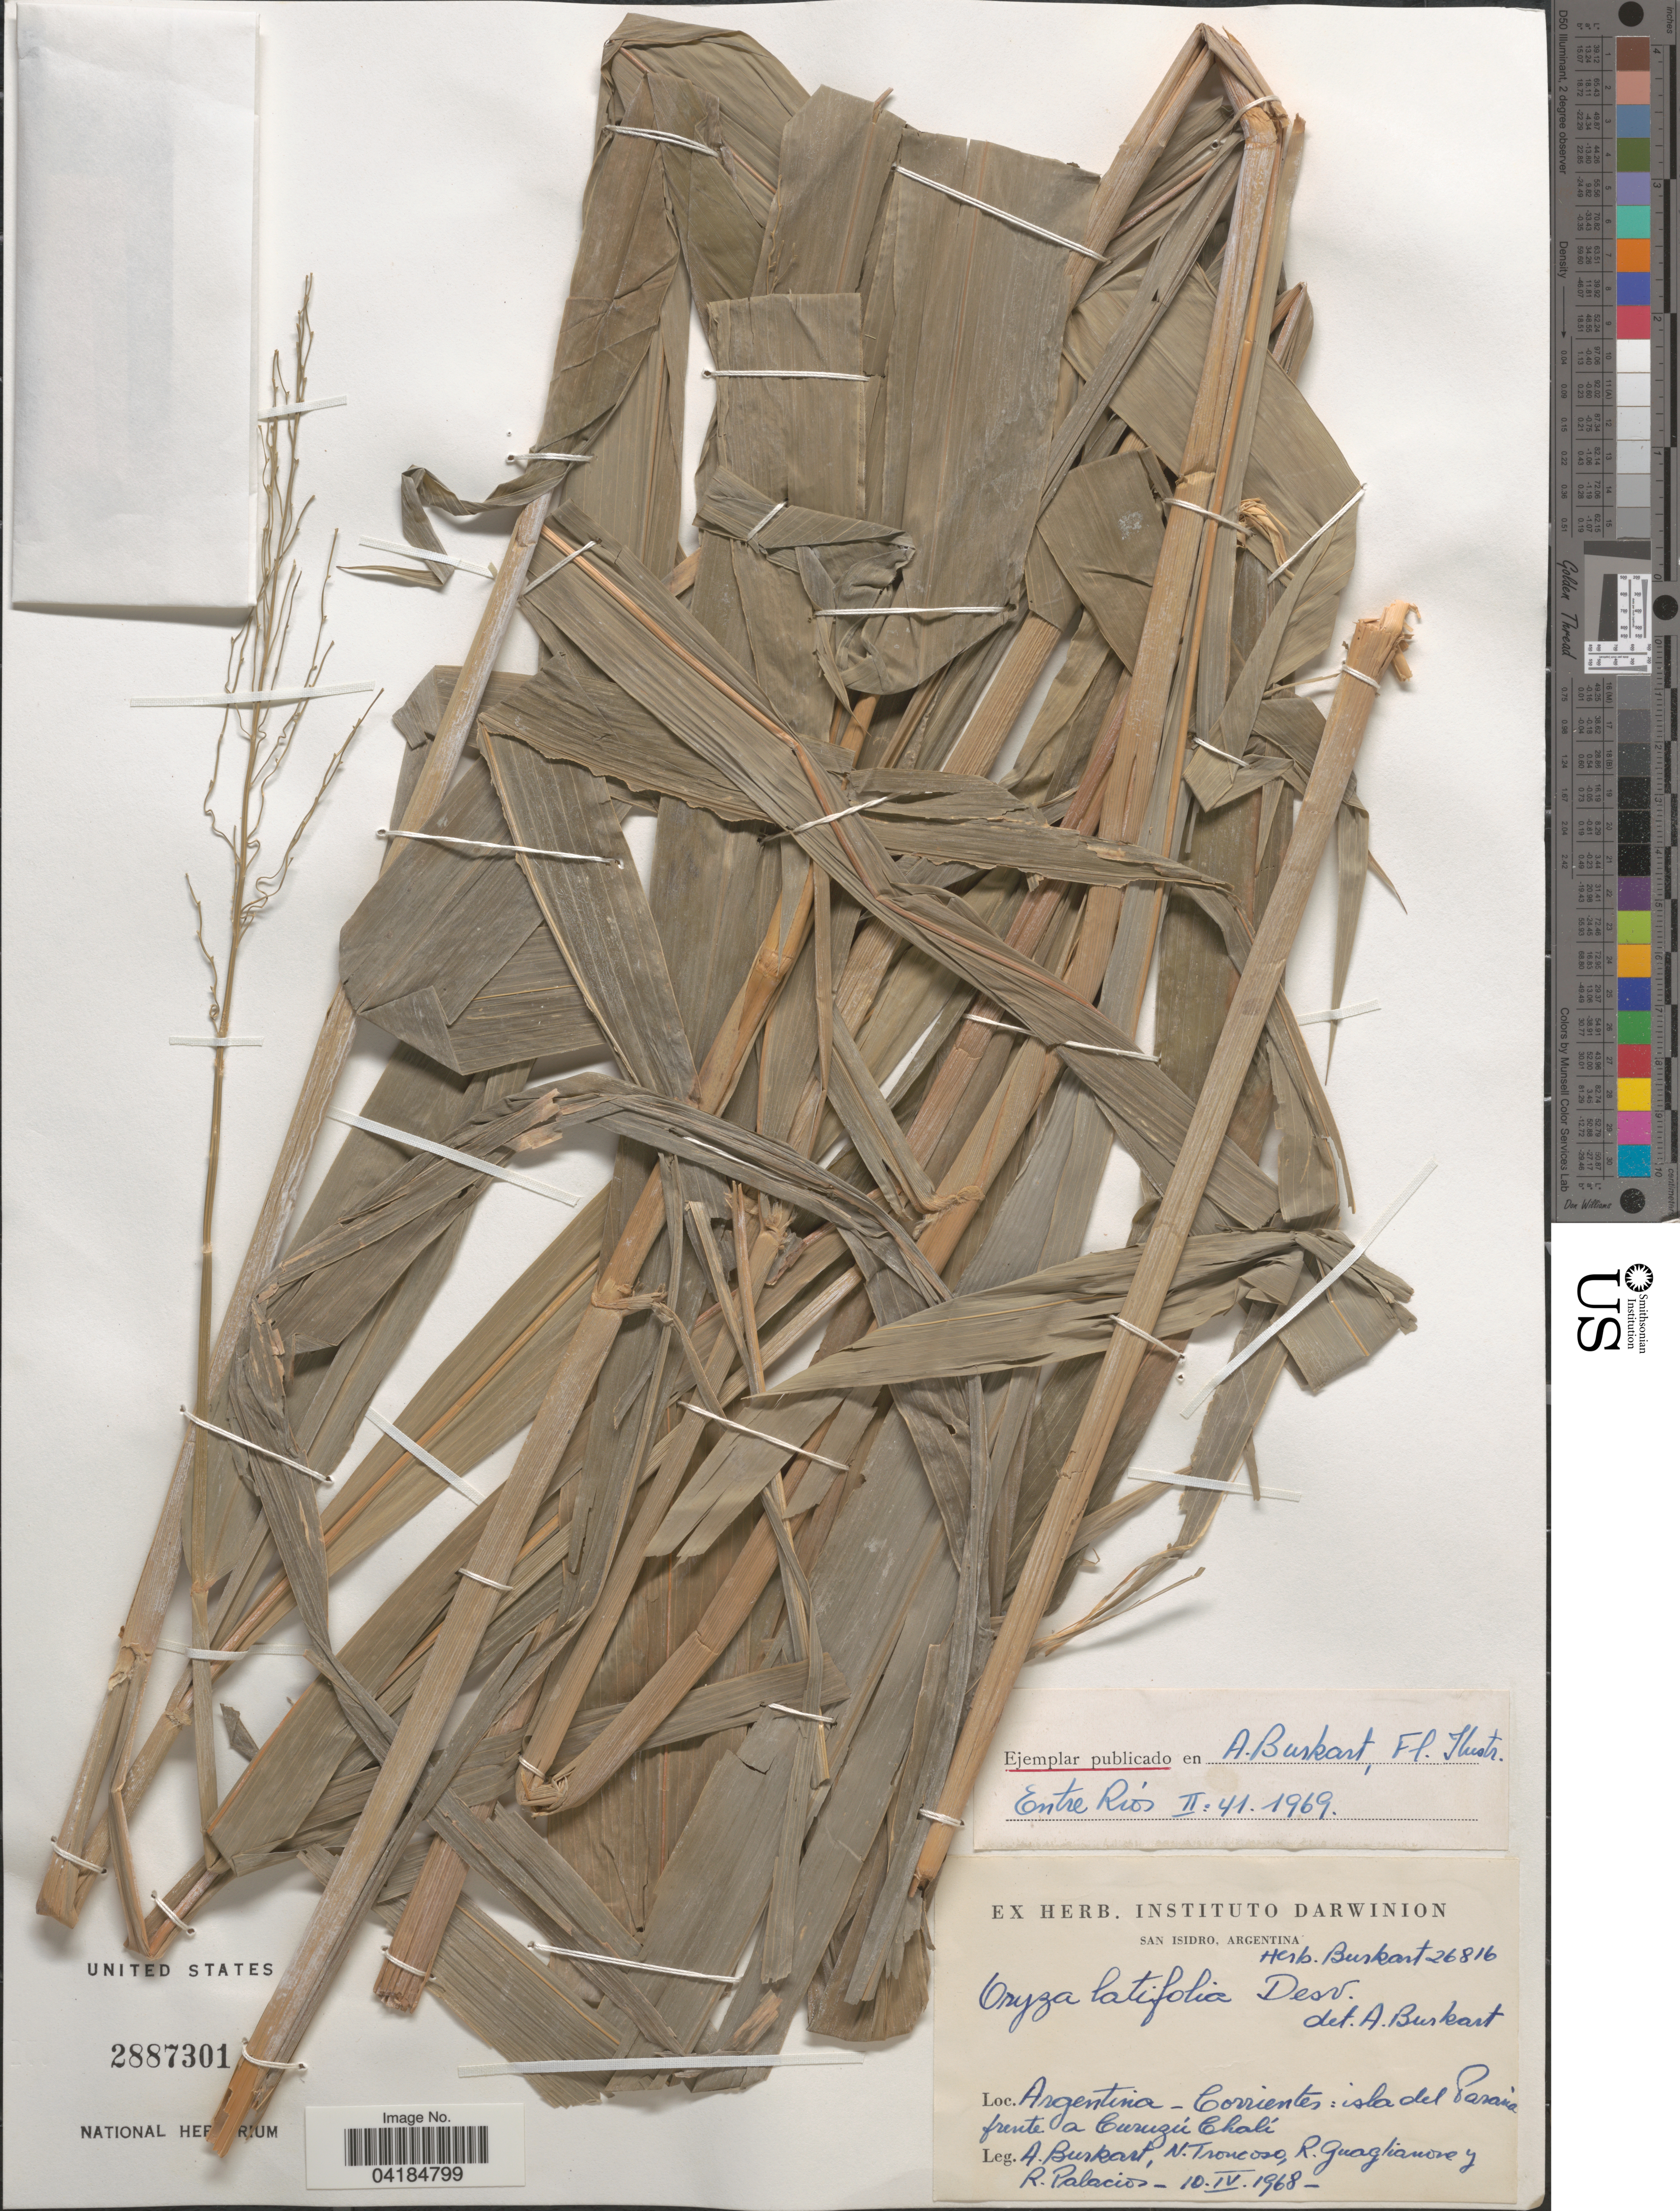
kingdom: Plantae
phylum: Tracheophyta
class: Liliopsida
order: Poales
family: Poaceae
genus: Oryza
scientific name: Oryza latifolia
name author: Desv.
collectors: A. E. Burkart, N. Troncoso, R. Guaglianone & R. Palacios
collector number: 26816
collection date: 1968-04-10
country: Argentina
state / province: Corrientes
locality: Isla del Paraná frente a Curuzú Chalí.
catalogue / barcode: US 2887301